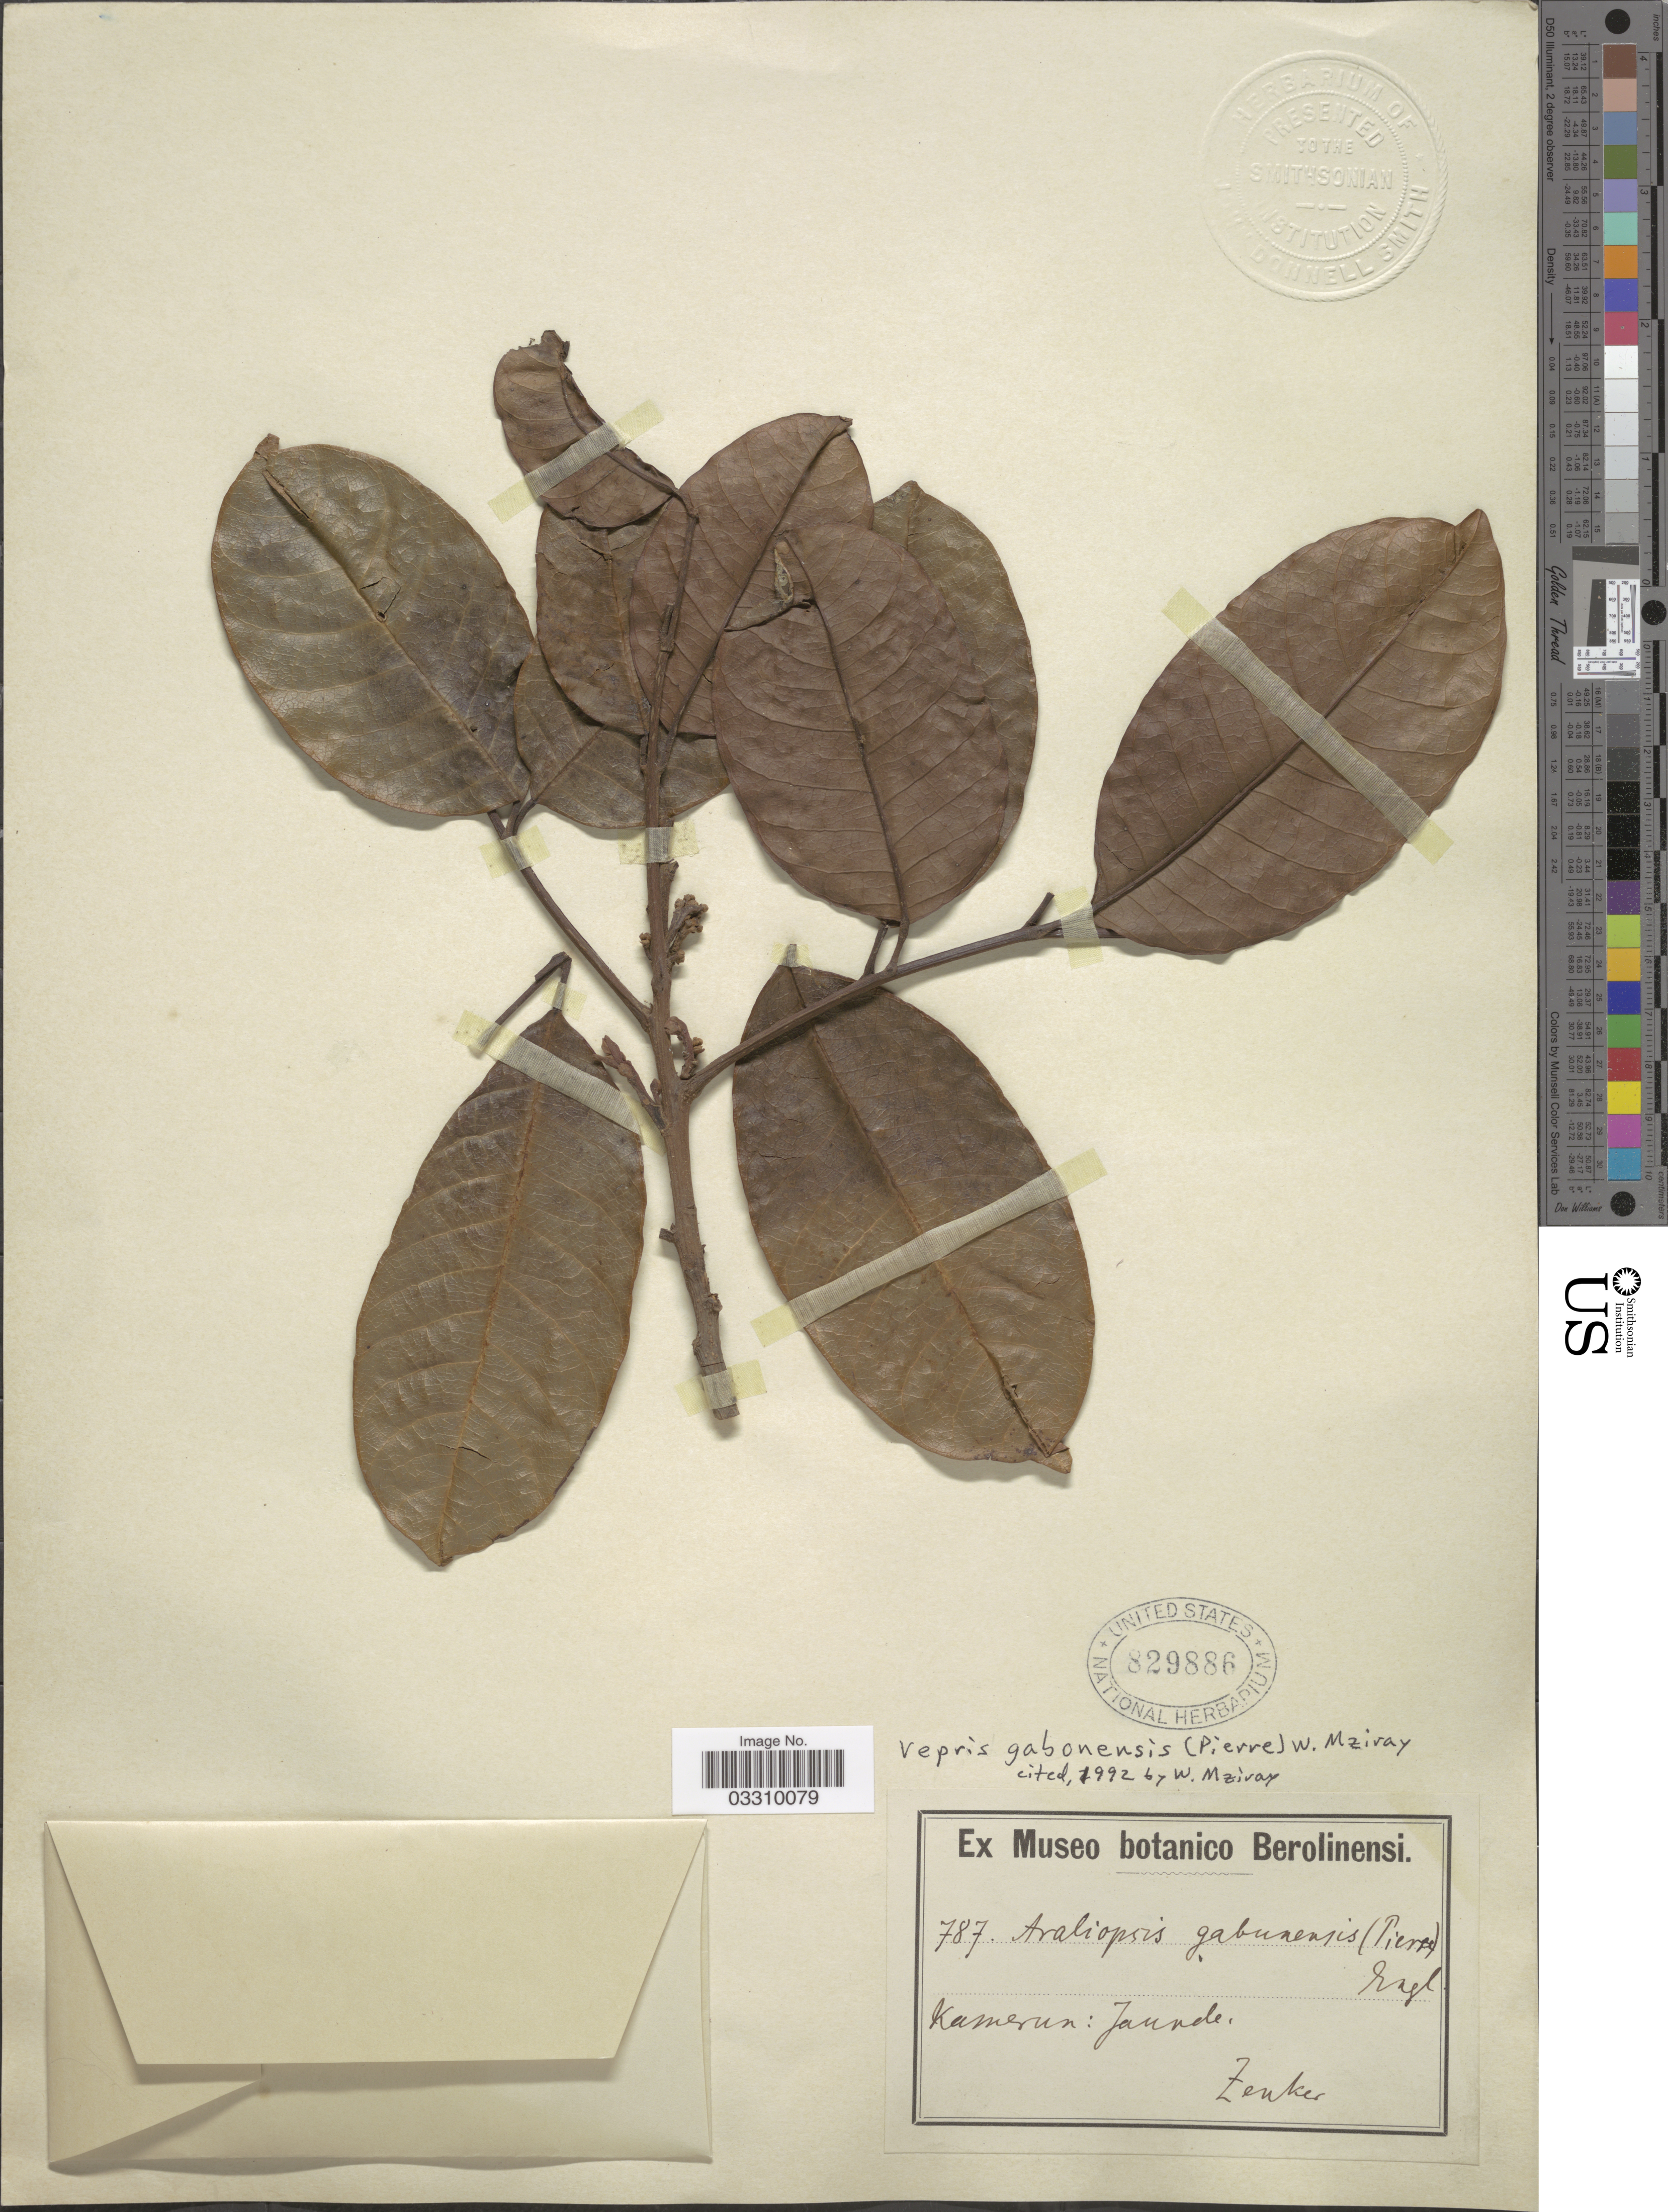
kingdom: Plantae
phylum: Tracheophyta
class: Magnoliopsida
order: Sapindales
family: Rutaceae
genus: Vepris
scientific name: Vepris gabonensis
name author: (Pierre) Mziray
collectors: Zenker, --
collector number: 787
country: Cameroon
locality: Kamerun: Jaunde.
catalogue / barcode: US 829886